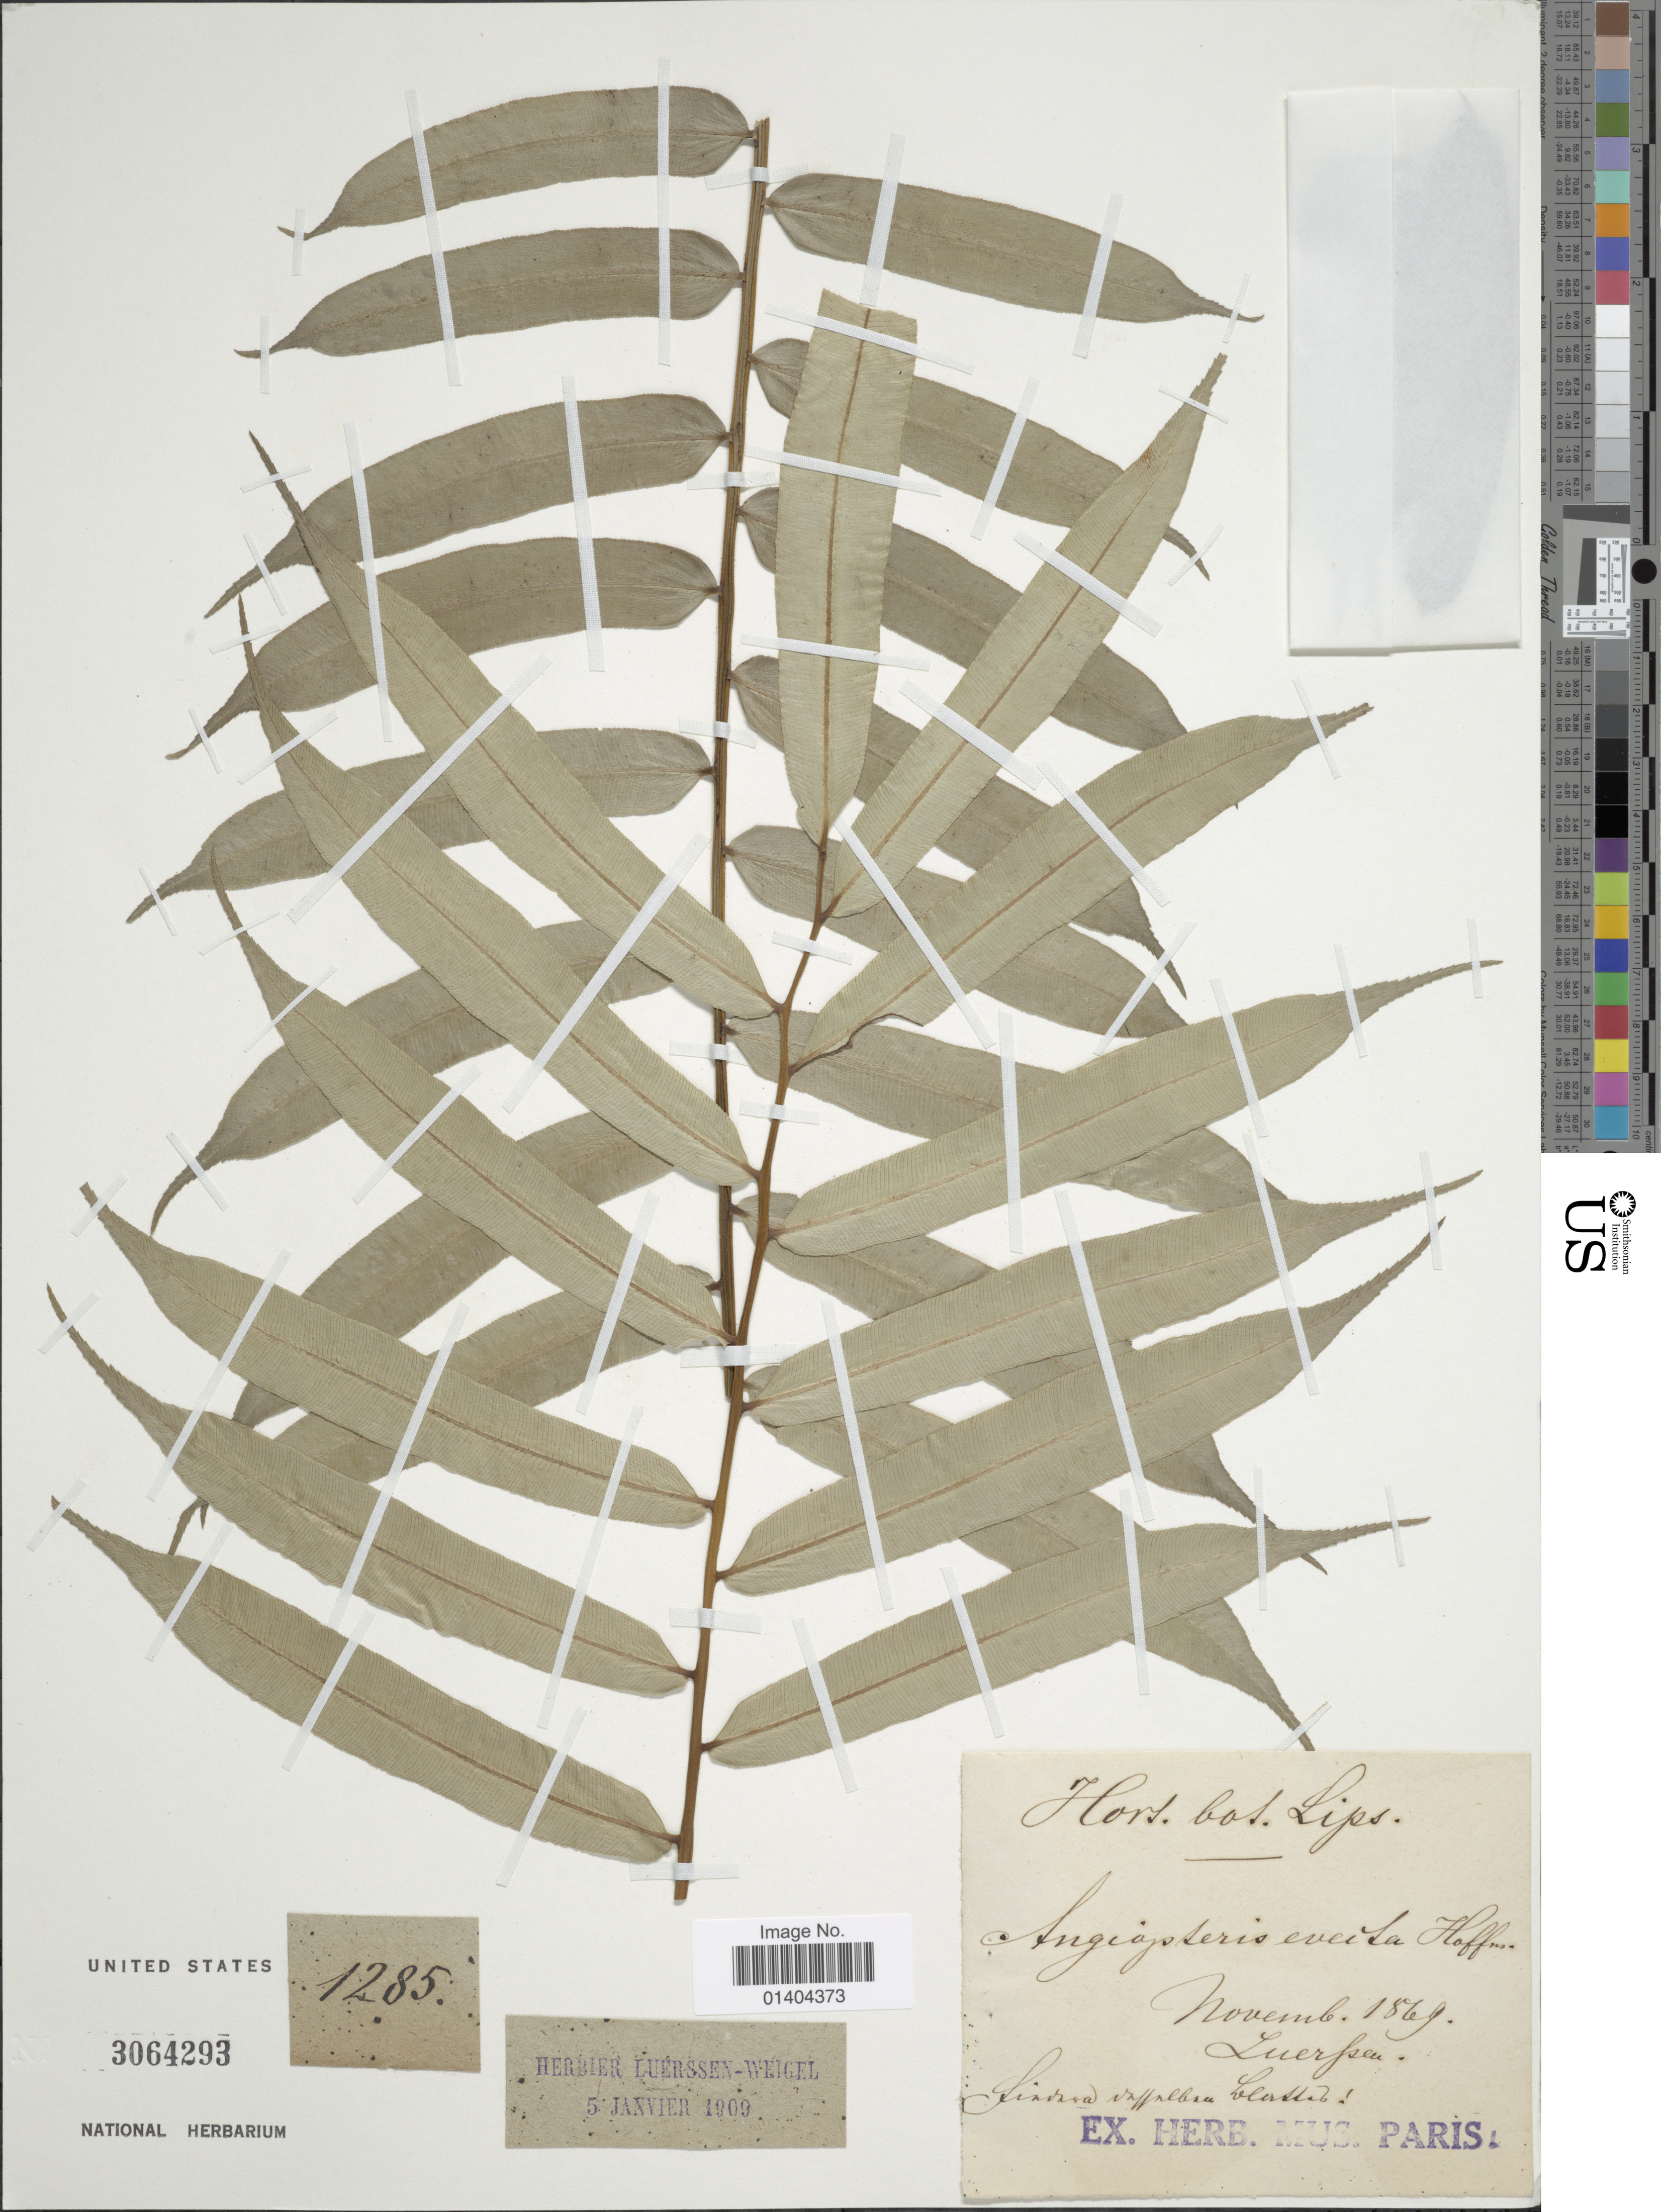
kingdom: Plantae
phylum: Tracheophyta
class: Polypodiopsida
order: Marattiales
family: Marattiaceae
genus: Angiopteris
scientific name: Angiopteris evecta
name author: (G. Forst.) Hoffm.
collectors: Luerssen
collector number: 1285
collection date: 1869-11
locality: Hort. bot. Lips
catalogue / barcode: US 3064293